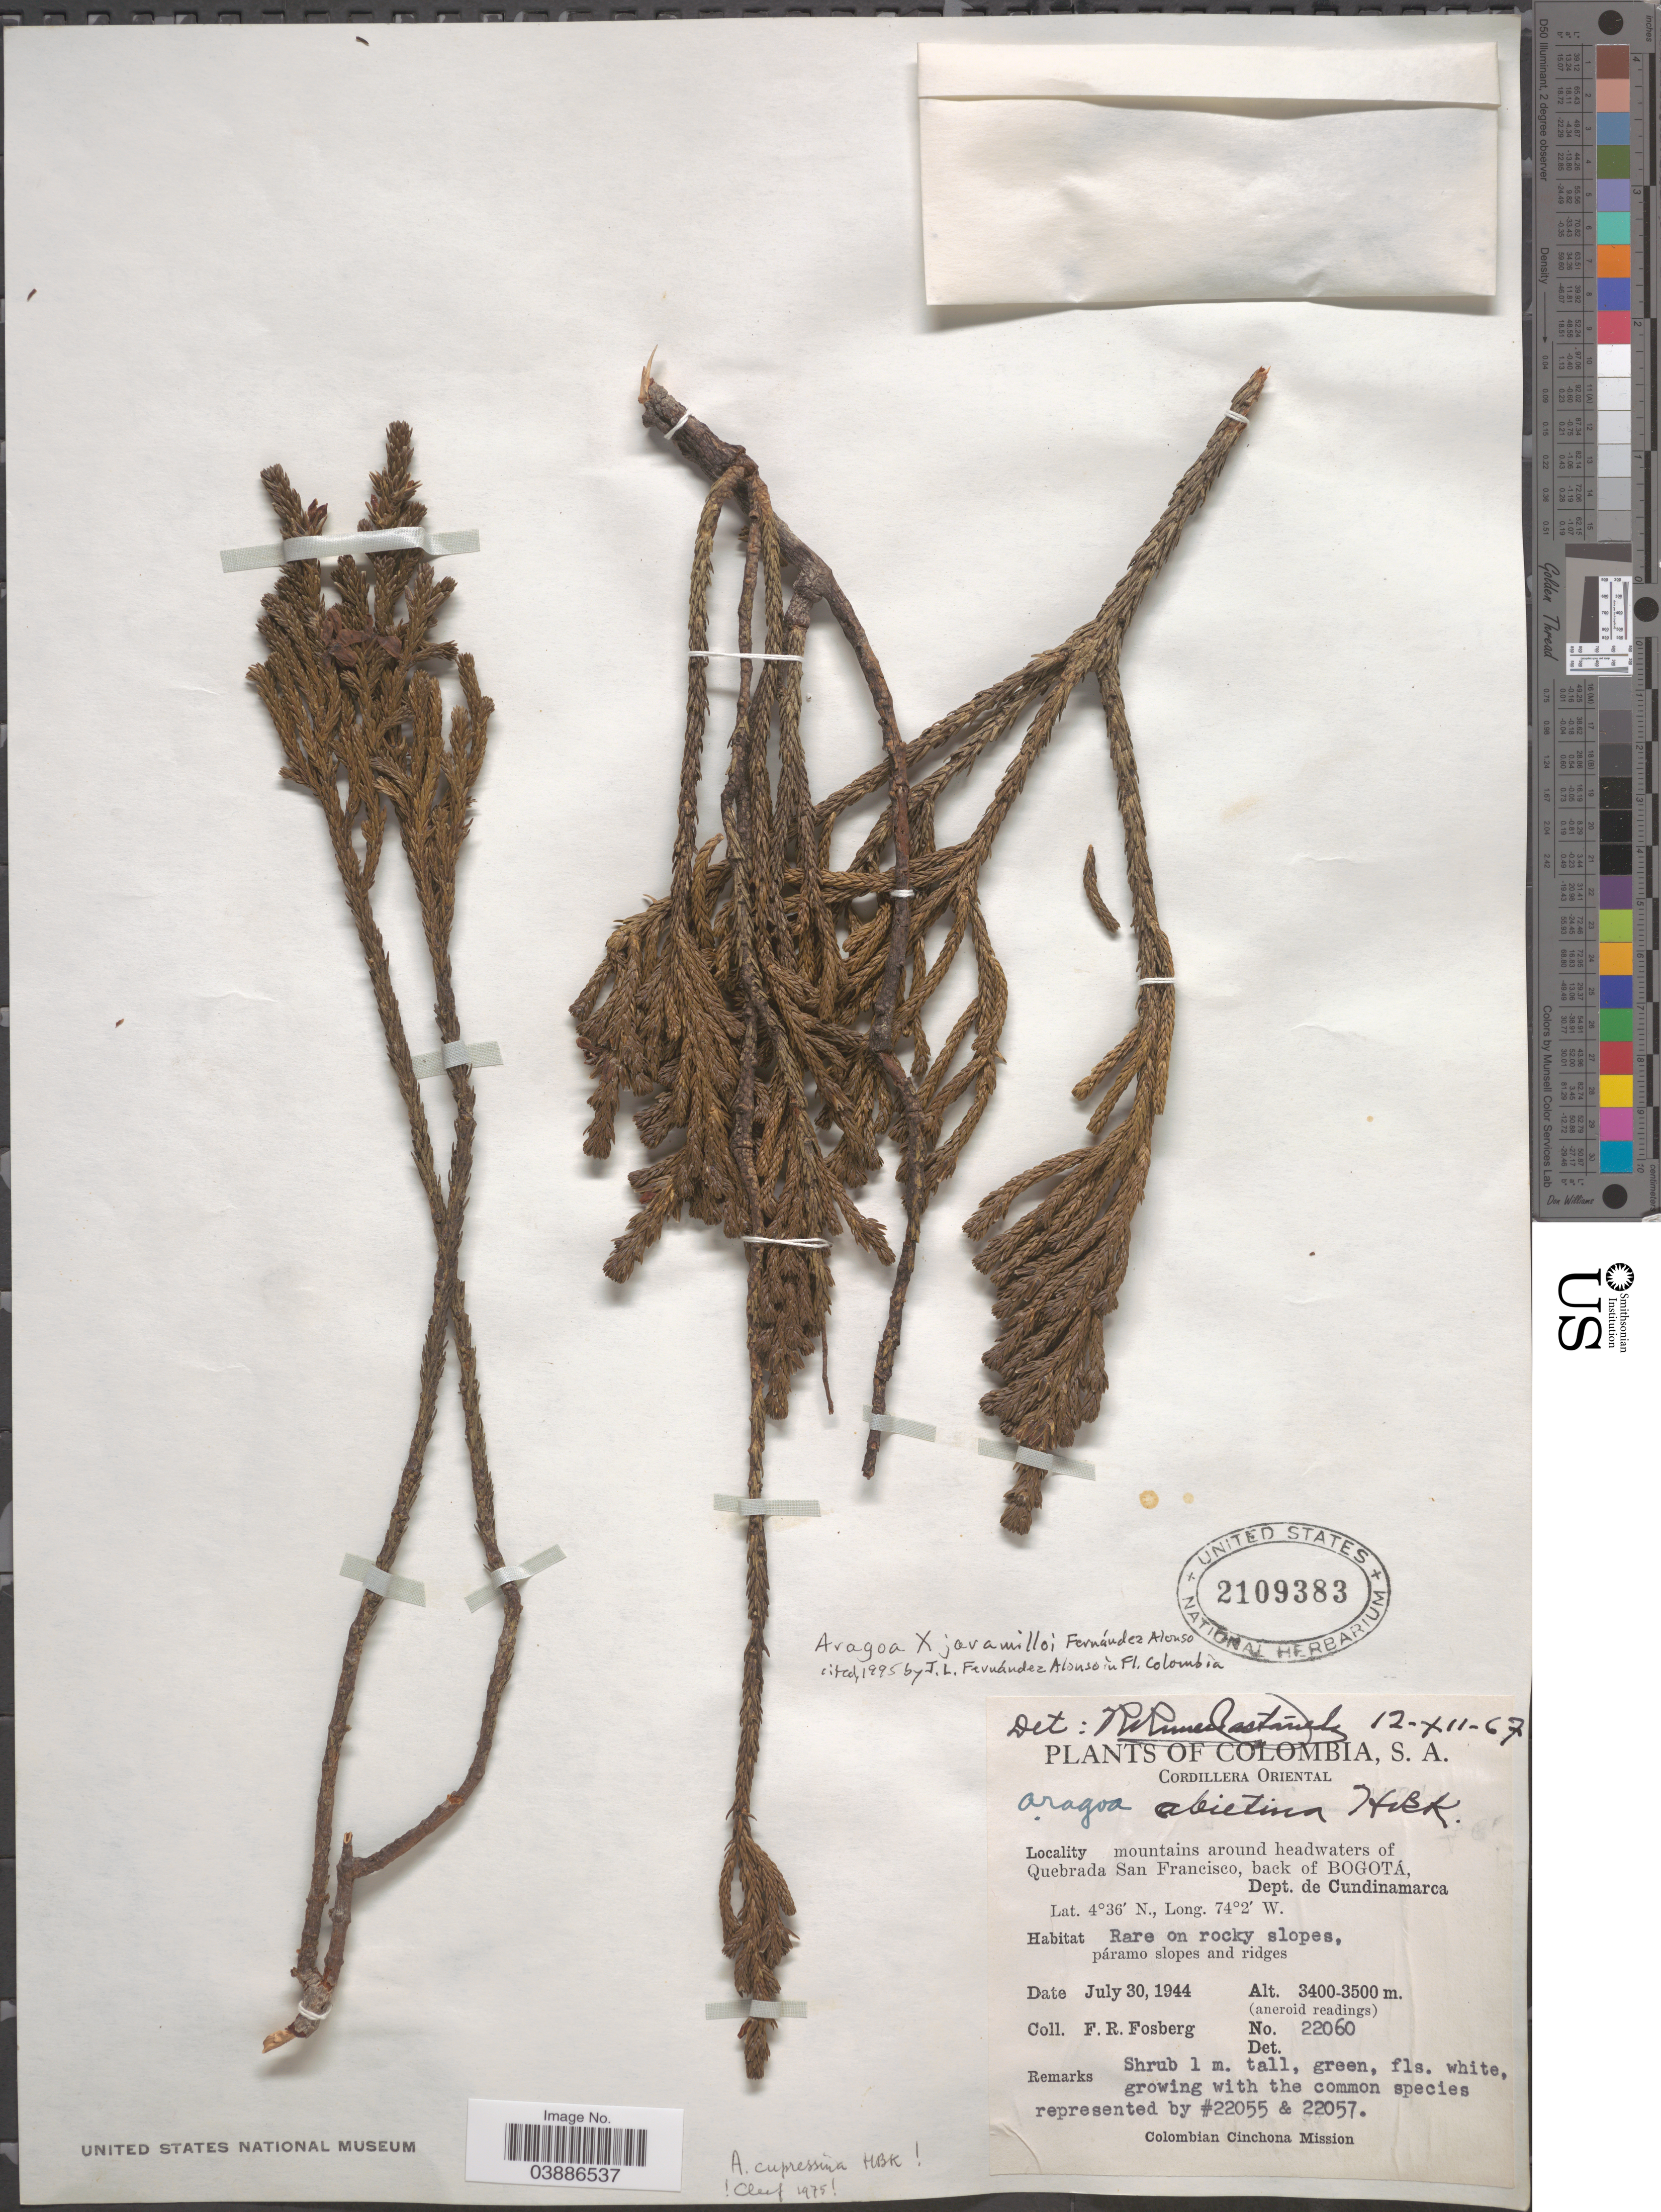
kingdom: Plantae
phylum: Tracheophyta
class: Magnoliopsida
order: Lamiales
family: Plantaginaceae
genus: Aragoa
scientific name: Aragoa x jaramilloi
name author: Fern. Alonso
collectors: F. R. Fosberg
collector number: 22060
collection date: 1944-07-30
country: Colombia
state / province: Cundinamarca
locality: Cordillera Oriental. Mountains around headwaters of Quebrada San Francisco, back of Bogotá, Dept. de Cundinamarca.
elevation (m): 3400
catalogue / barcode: US 2109383